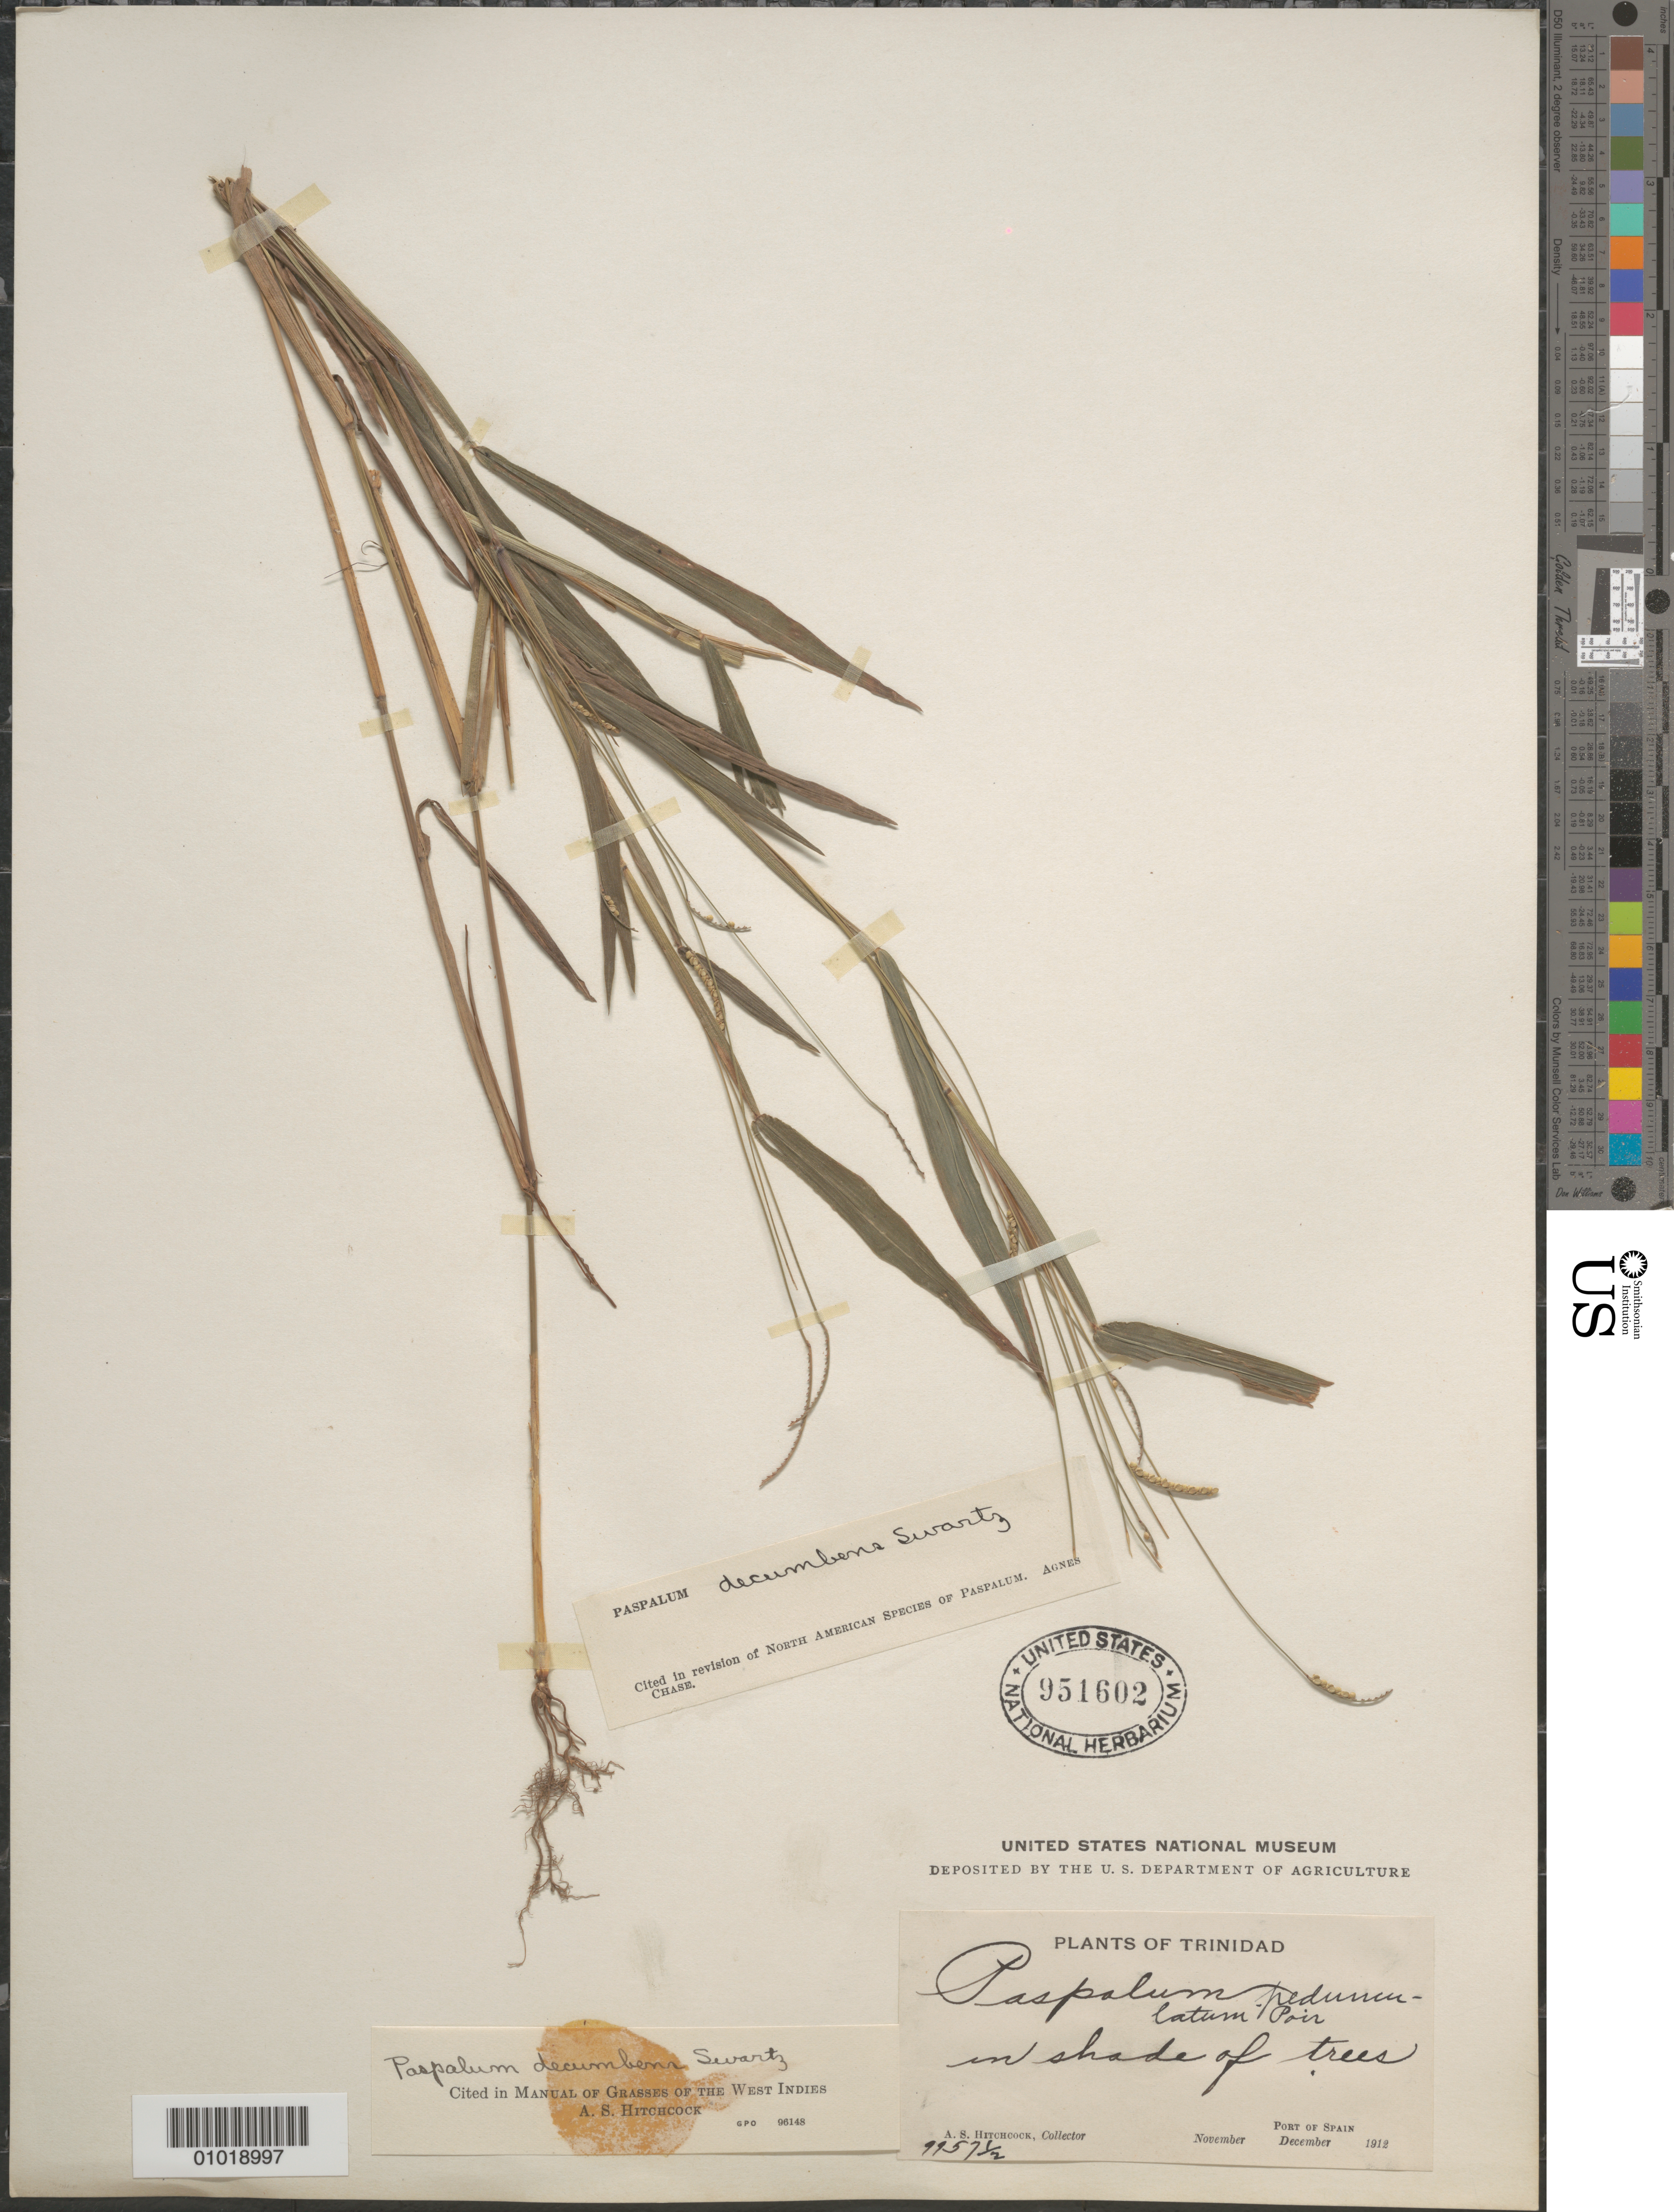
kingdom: Plantae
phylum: Tracheophyta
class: Liliopsida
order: Poales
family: Poaceae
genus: Paspalum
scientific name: Paspalum decumbens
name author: Sw.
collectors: A. S. Hitchcock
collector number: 9957 (1/2)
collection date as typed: Nov 1912 or -- Dec 1912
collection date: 1912-11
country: Trinidad and Tobago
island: Trinidad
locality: Port of Spain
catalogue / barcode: US 951602